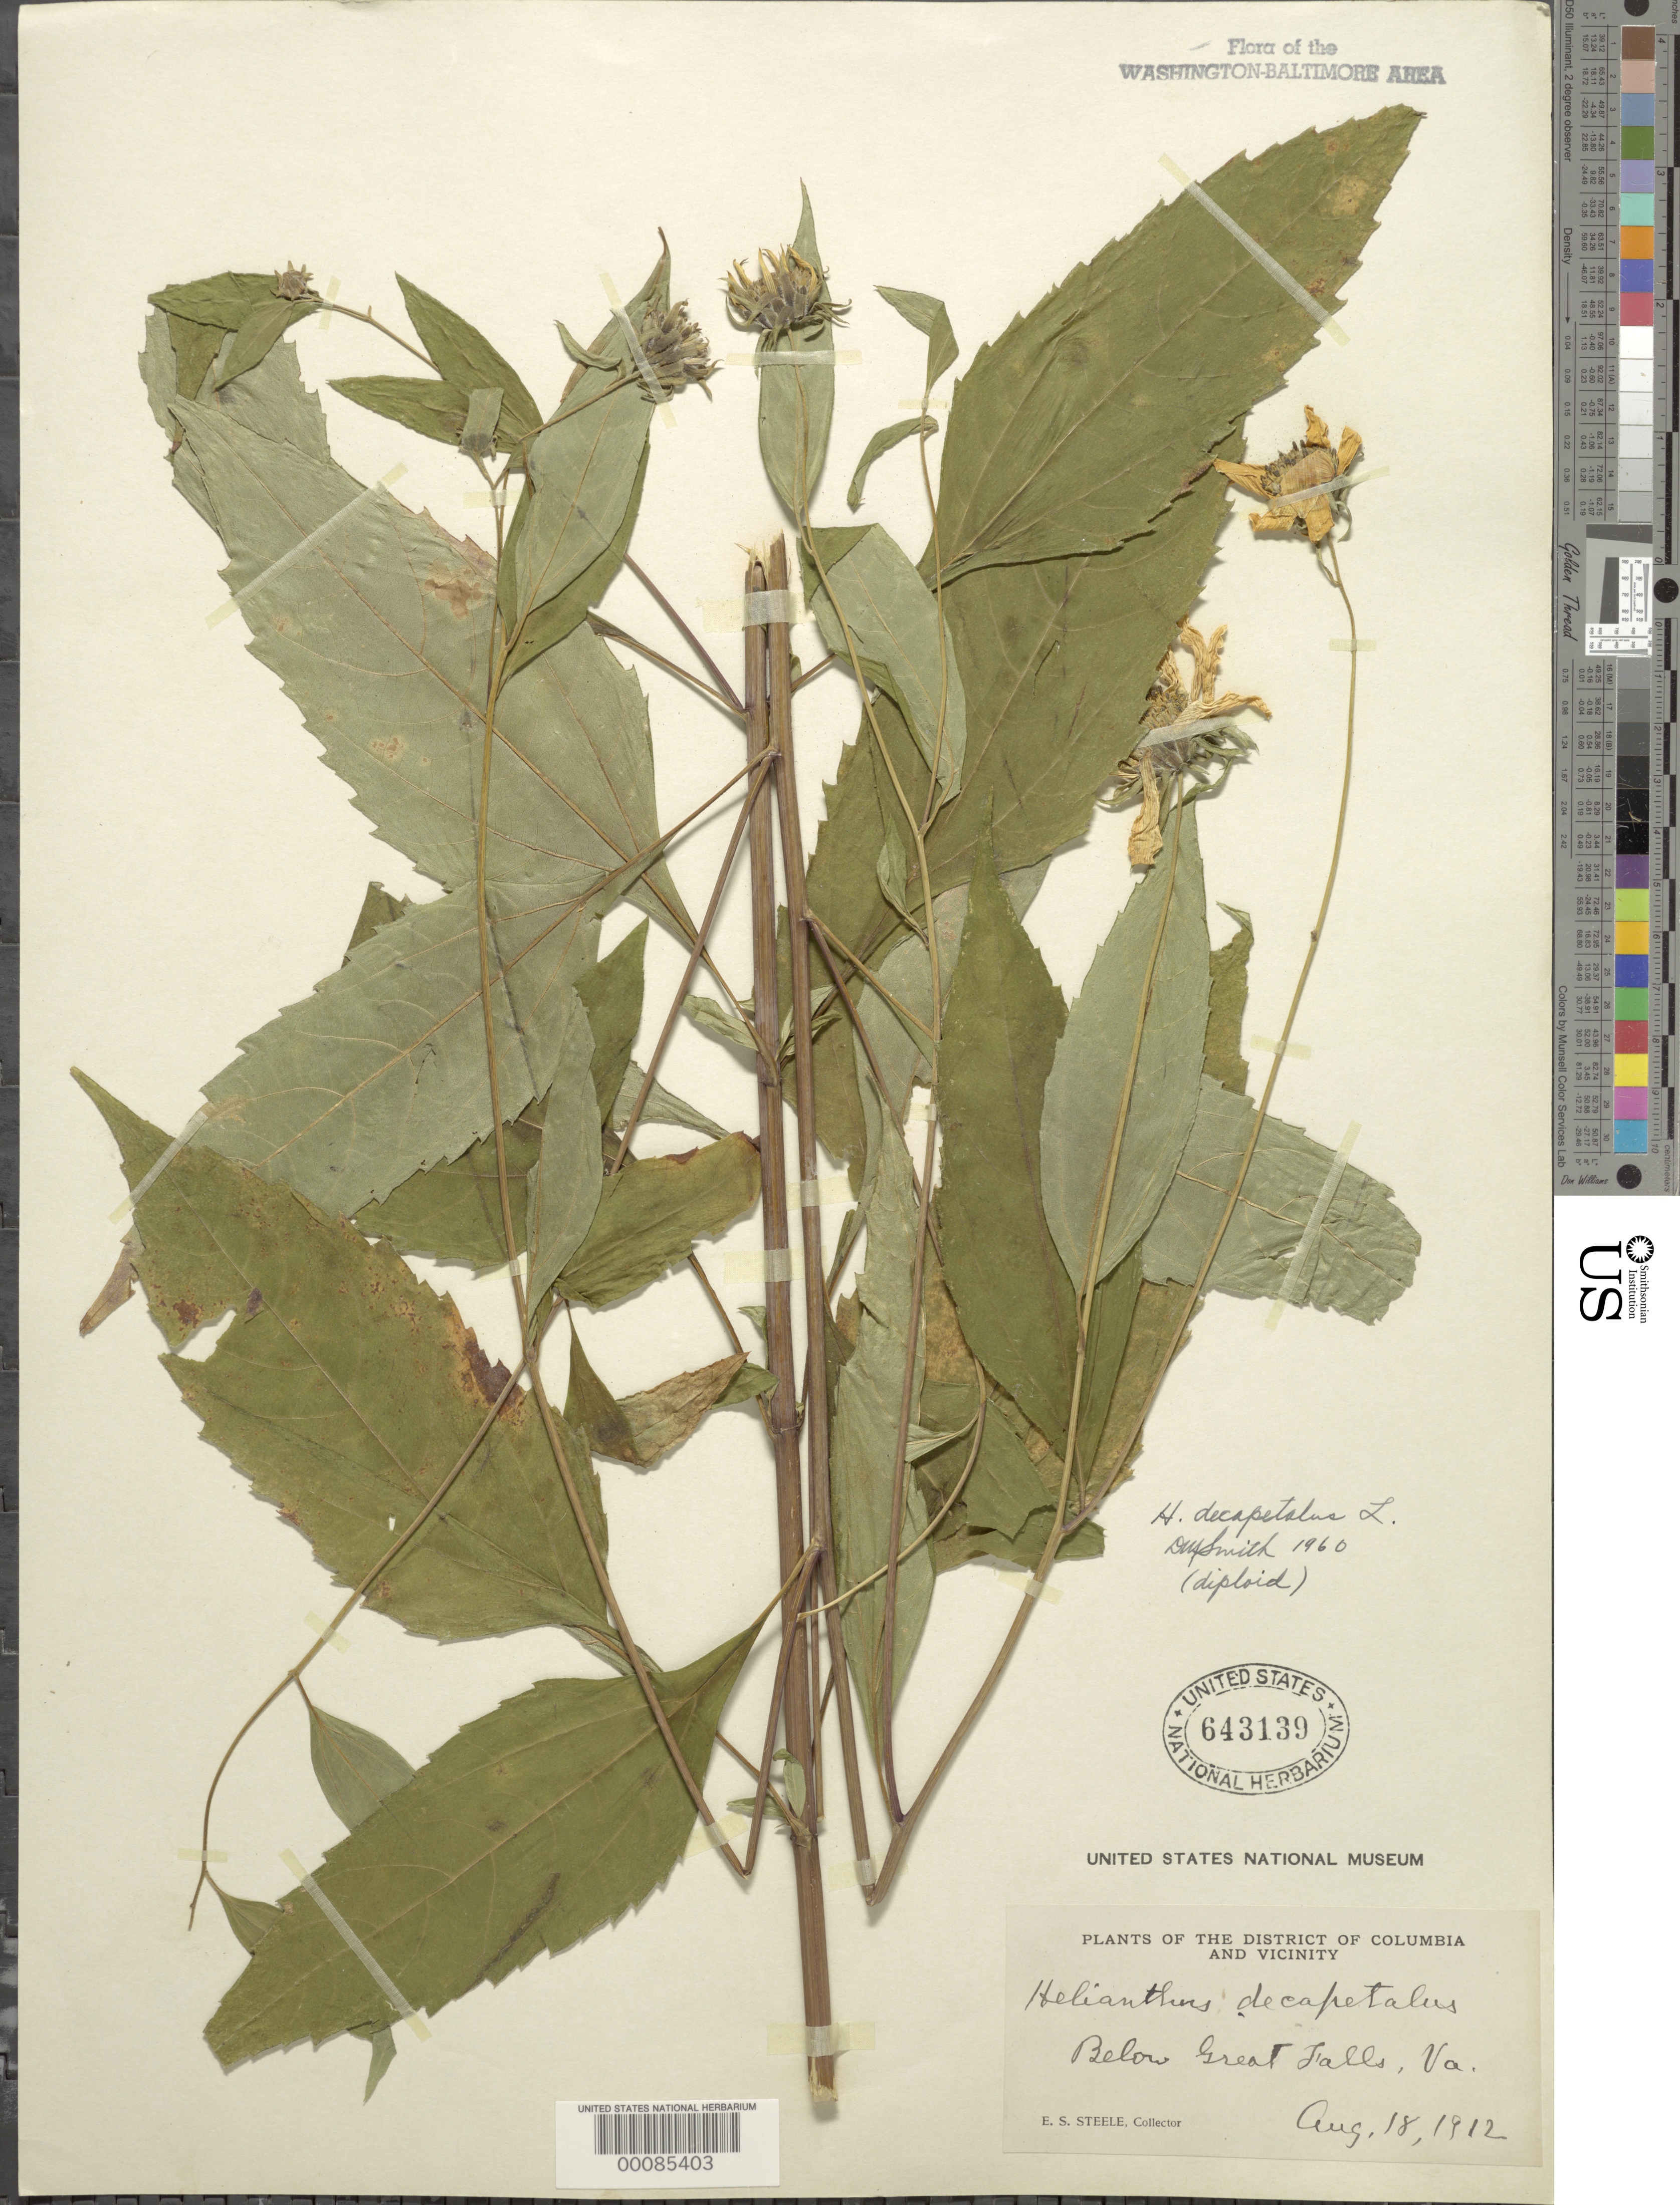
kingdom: Plantae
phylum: Tracheophyta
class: Magnoliopsida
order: Asterales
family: Asteraceae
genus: Helianthus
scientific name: Helianthus decapetalus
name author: L.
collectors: E. Steele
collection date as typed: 18 Aug 1912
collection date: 1912-08-18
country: United States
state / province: Virginia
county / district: Fairfax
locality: Below Great Falls C. & O. Canal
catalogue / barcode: US 643139